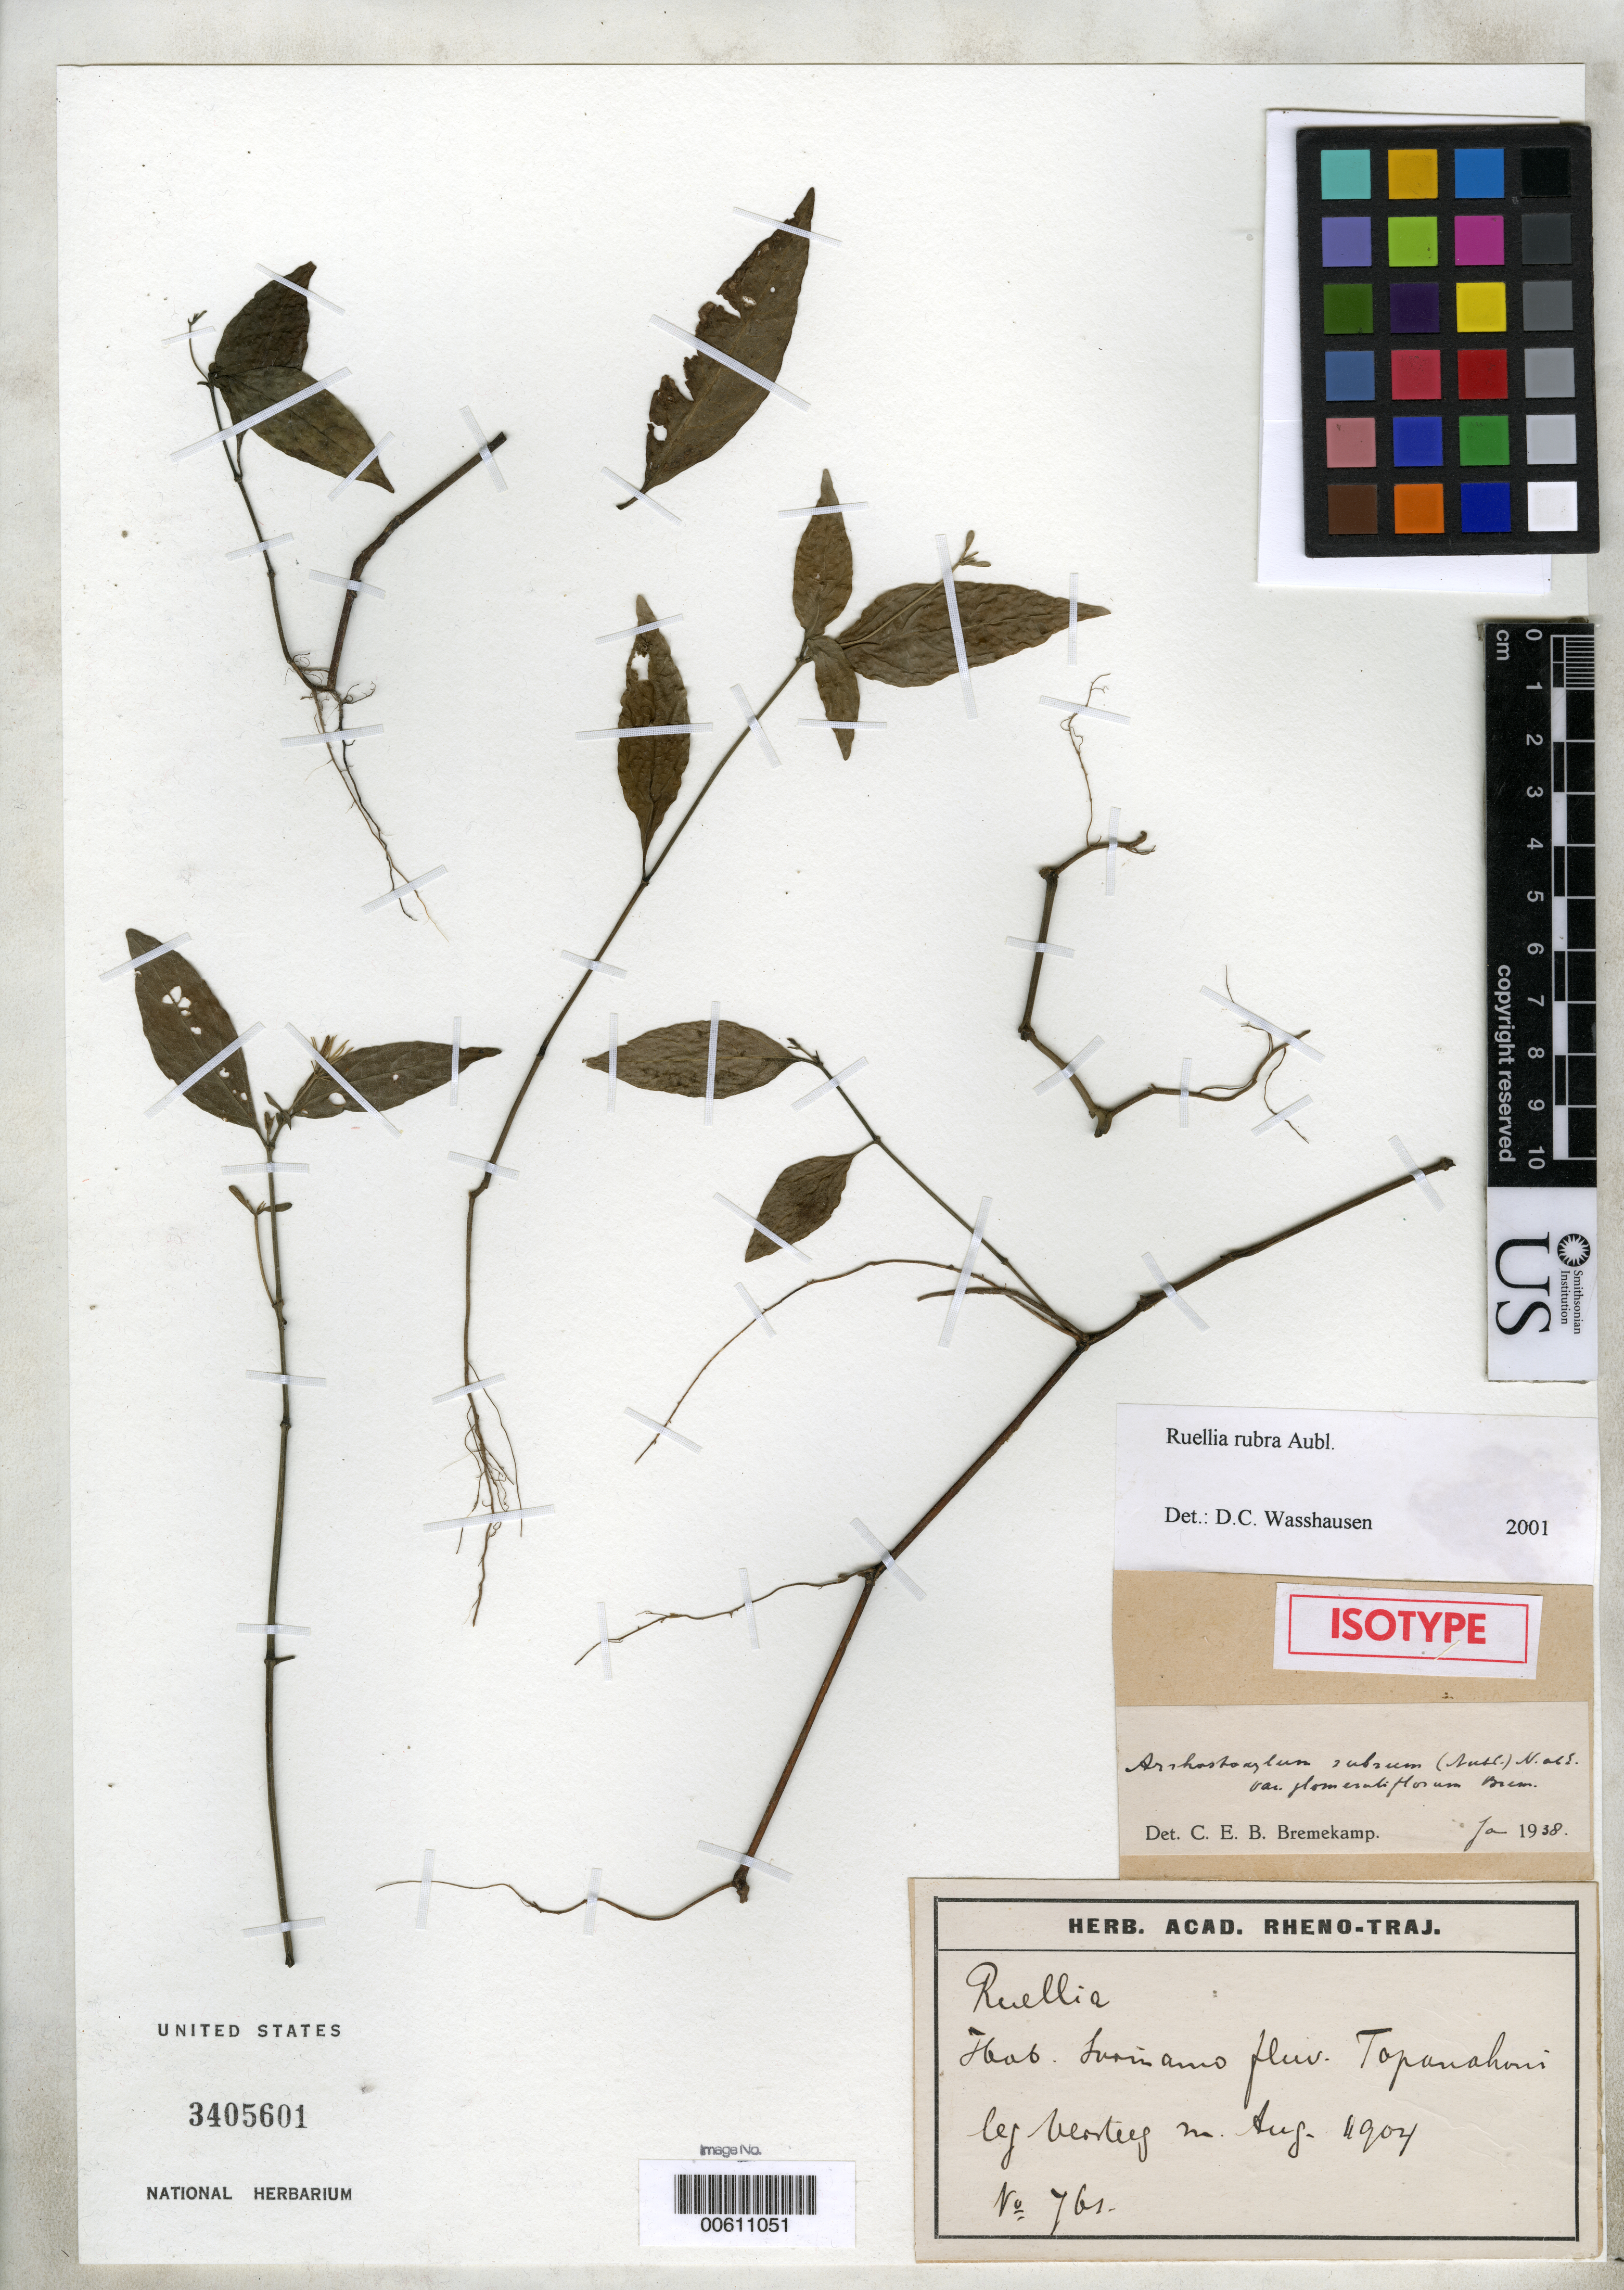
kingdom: Plantae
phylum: Tracheophyta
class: Magnoliopsida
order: Lamiales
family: Acanthaceae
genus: Arrhostoxylum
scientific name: Arrhostoxylum rubrum var. glomeruliflorum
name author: Bremek.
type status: Isotype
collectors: G. Versteeg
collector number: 761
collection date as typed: Aug 1904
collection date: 1904-08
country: Suriname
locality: Tapanahoni River.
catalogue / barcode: US 3405601